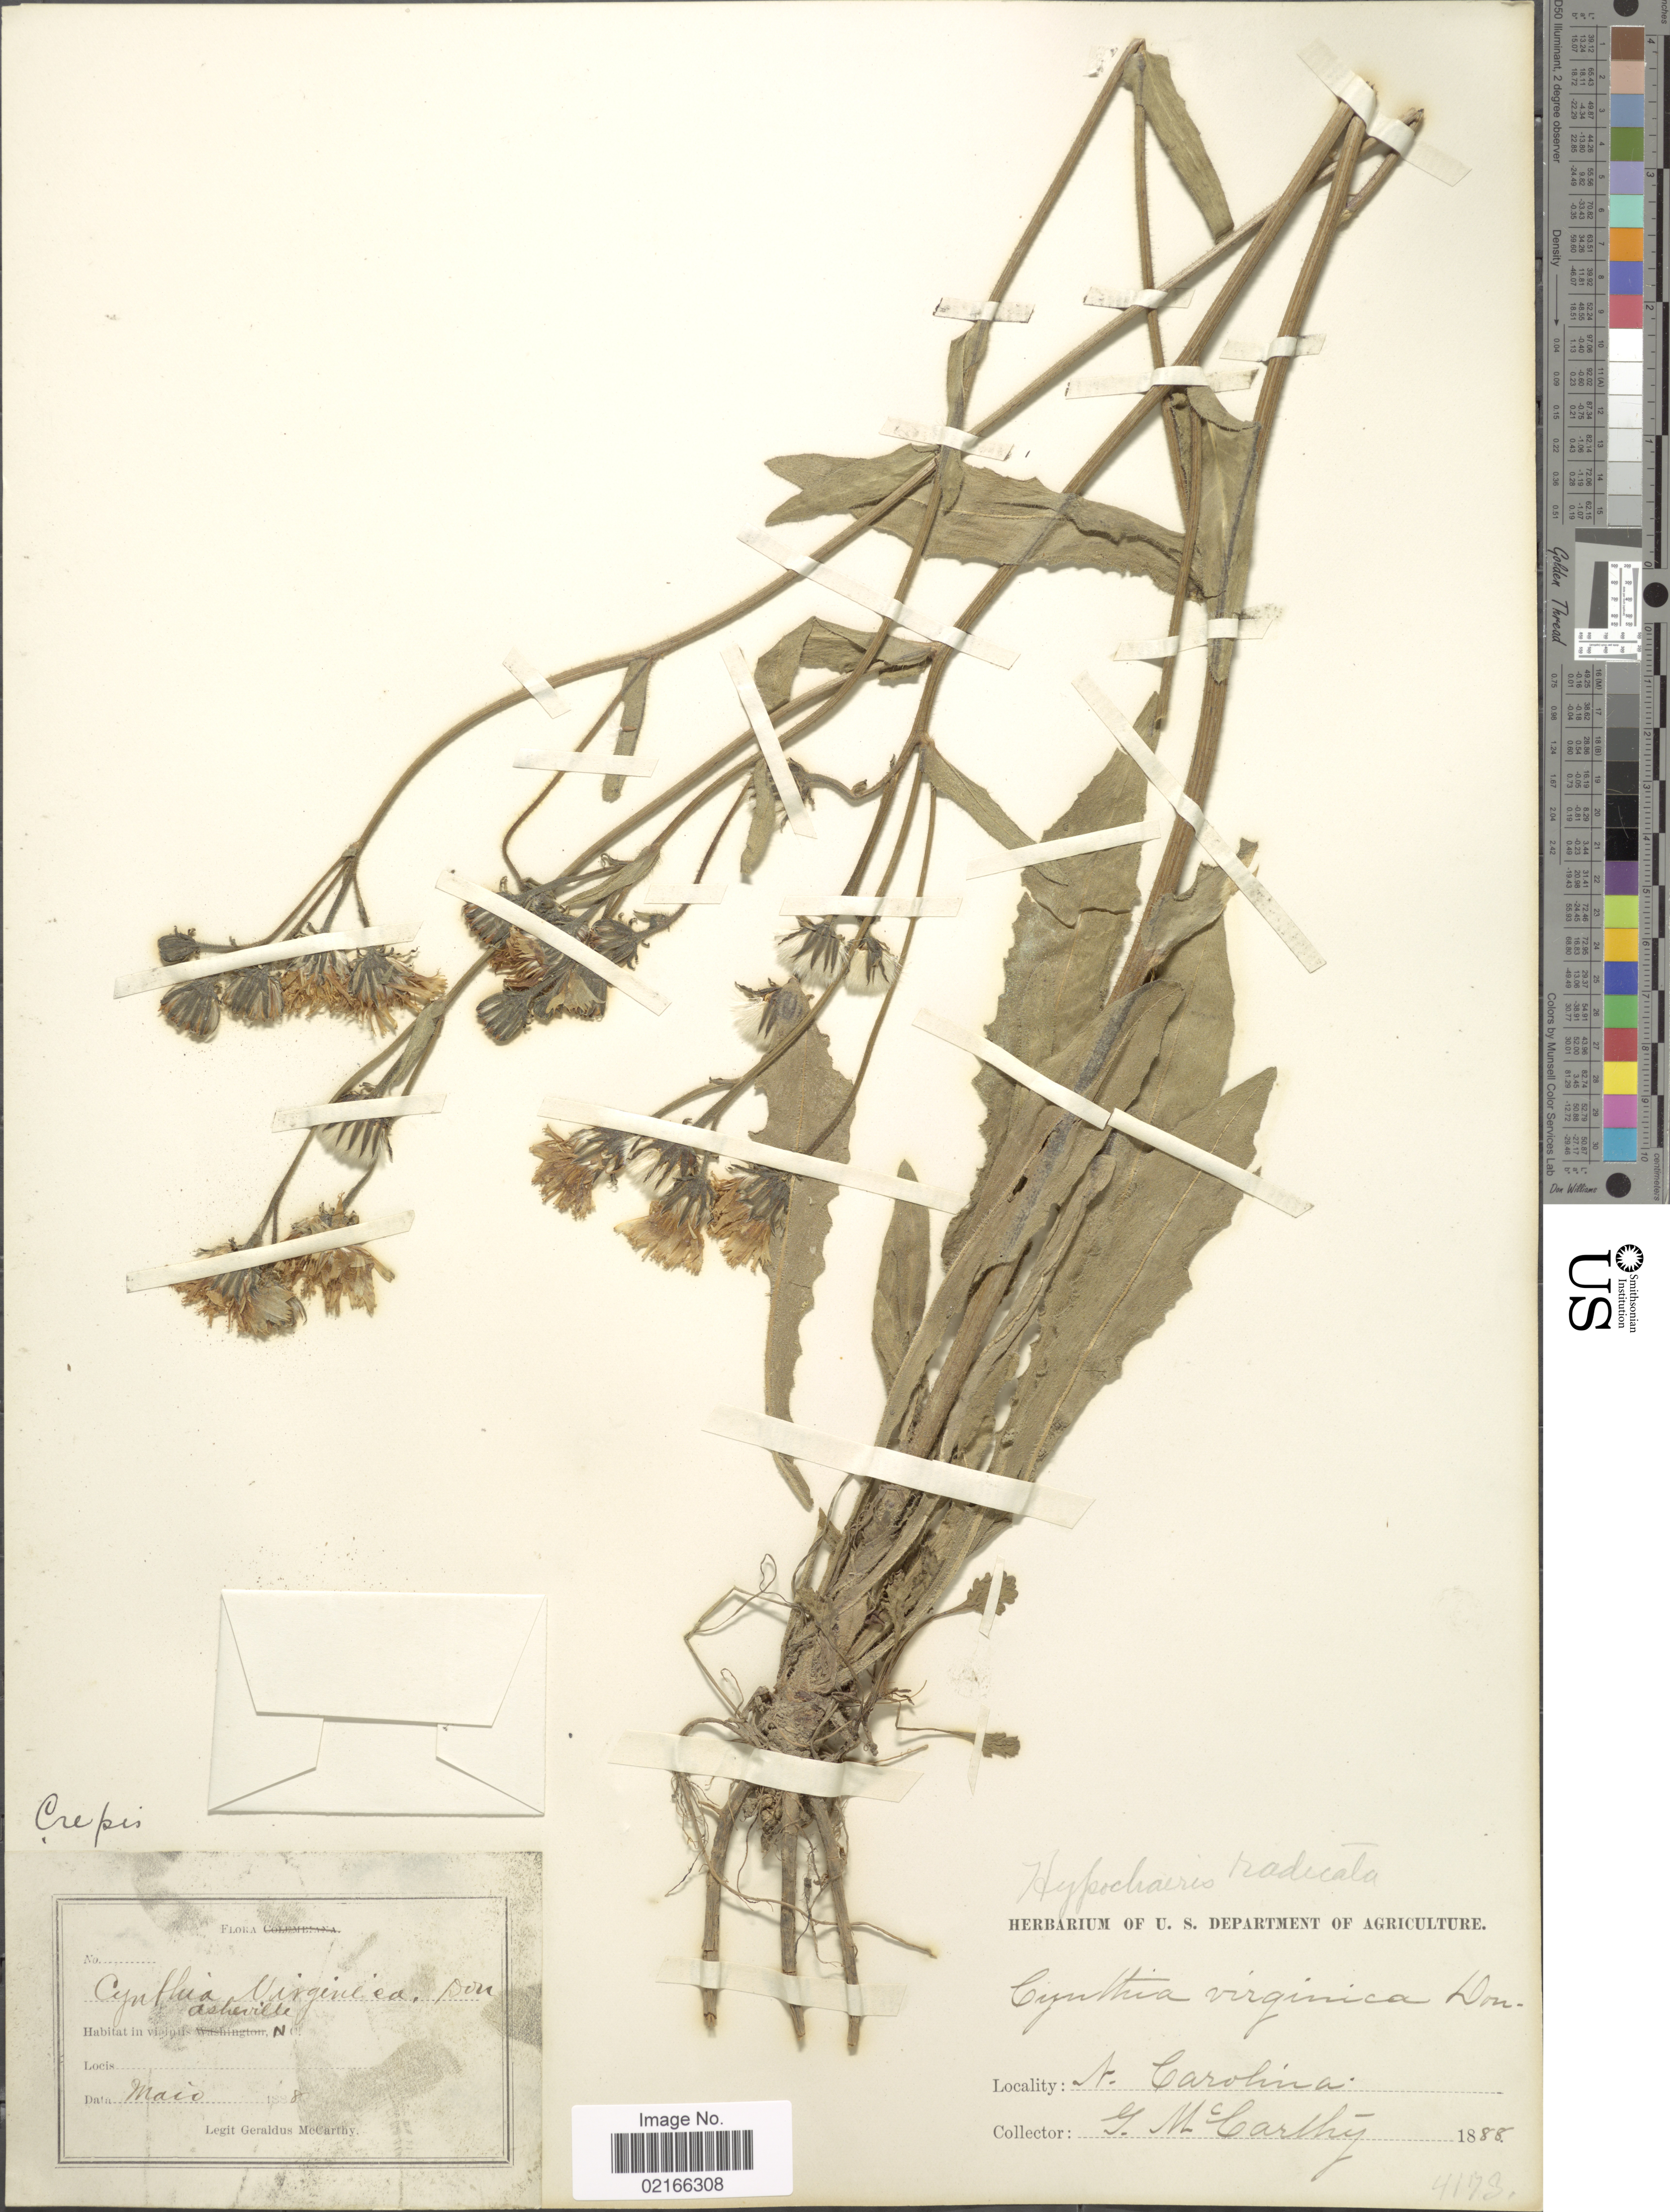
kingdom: Plantae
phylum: Tracheophyta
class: Magnoliopsida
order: Asterales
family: Asteraceae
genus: Hypochaeris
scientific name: Hypochaeris radicata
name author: L.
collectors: M. McCarthy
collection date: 1888-05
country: United States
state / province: North Carolina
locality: N. Carolina. Asherville